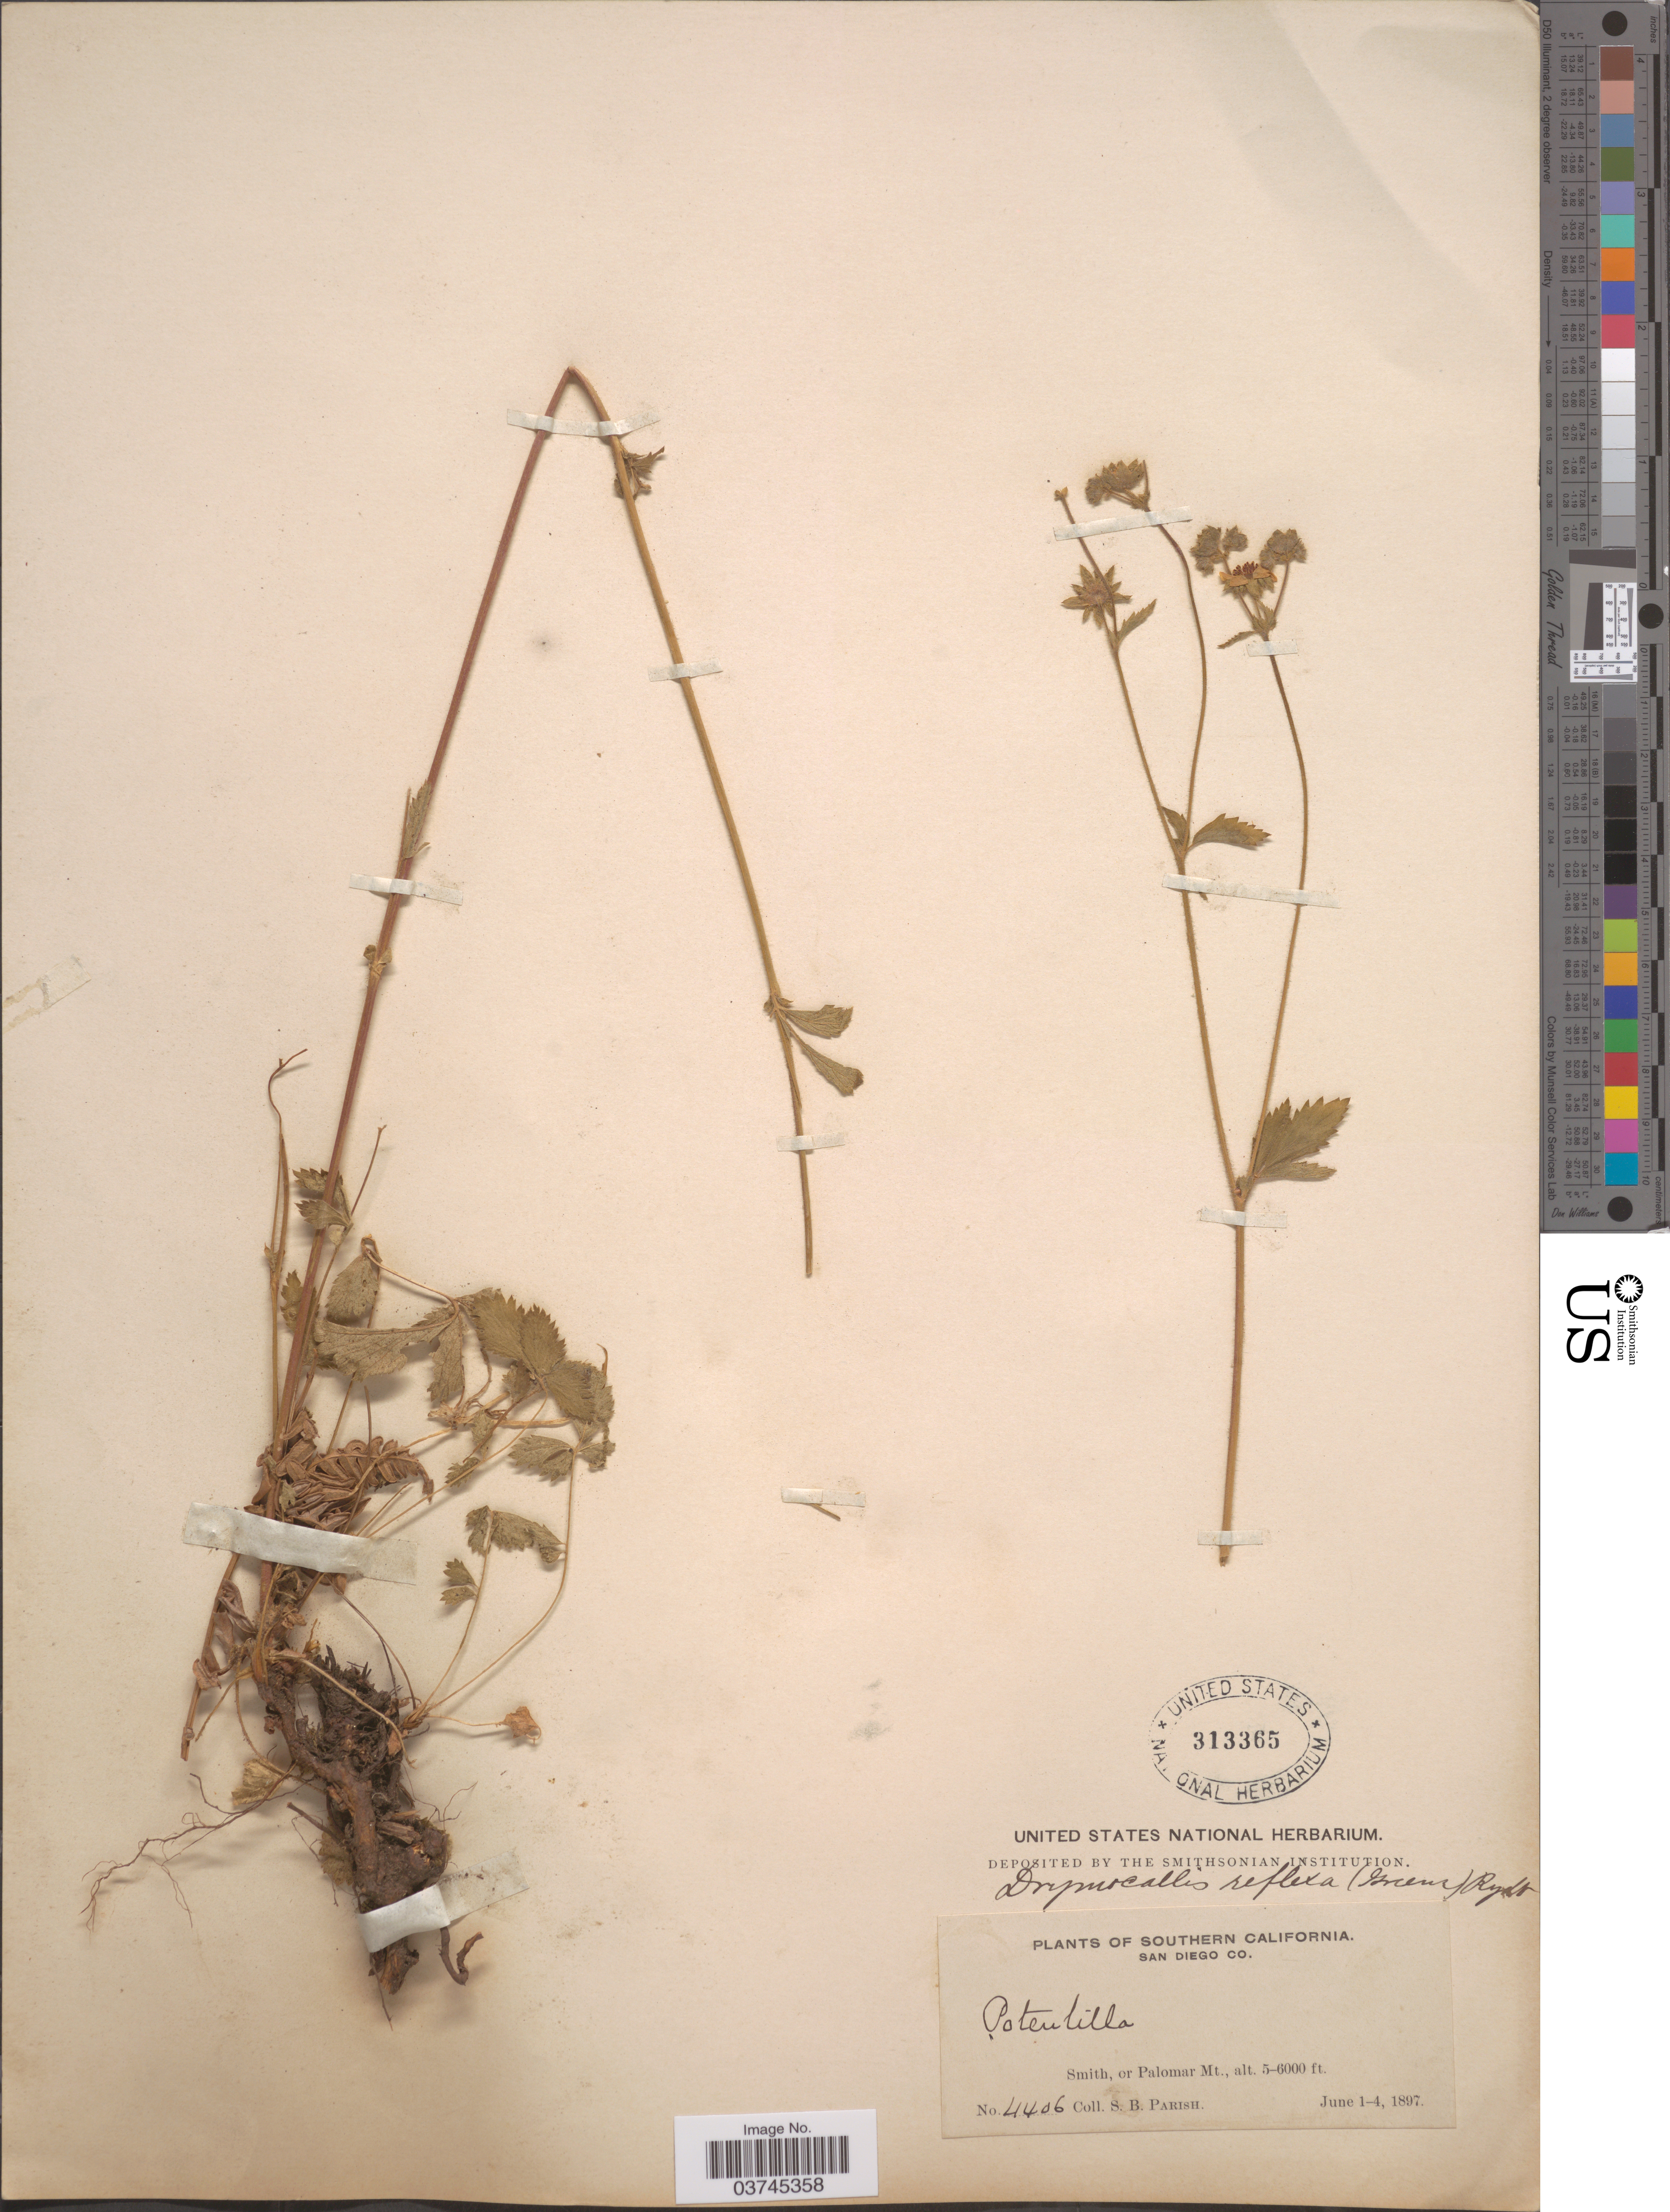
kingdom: Plantae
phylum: Tracheophyta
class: Magnoliopsida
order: Rosales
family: Rosaceae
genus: Drymocallis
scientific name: Drymocallis glandulosa subsp. reflexa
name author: (Greene) Soják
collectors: S. B. Parish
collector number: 4406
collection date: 1897-06-01/1897-06-04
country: United States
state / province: California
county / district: San Diego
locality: Southern California. San Diego Co. Smith, or Palomar Mt.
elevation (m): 1524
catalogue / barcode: US 313365